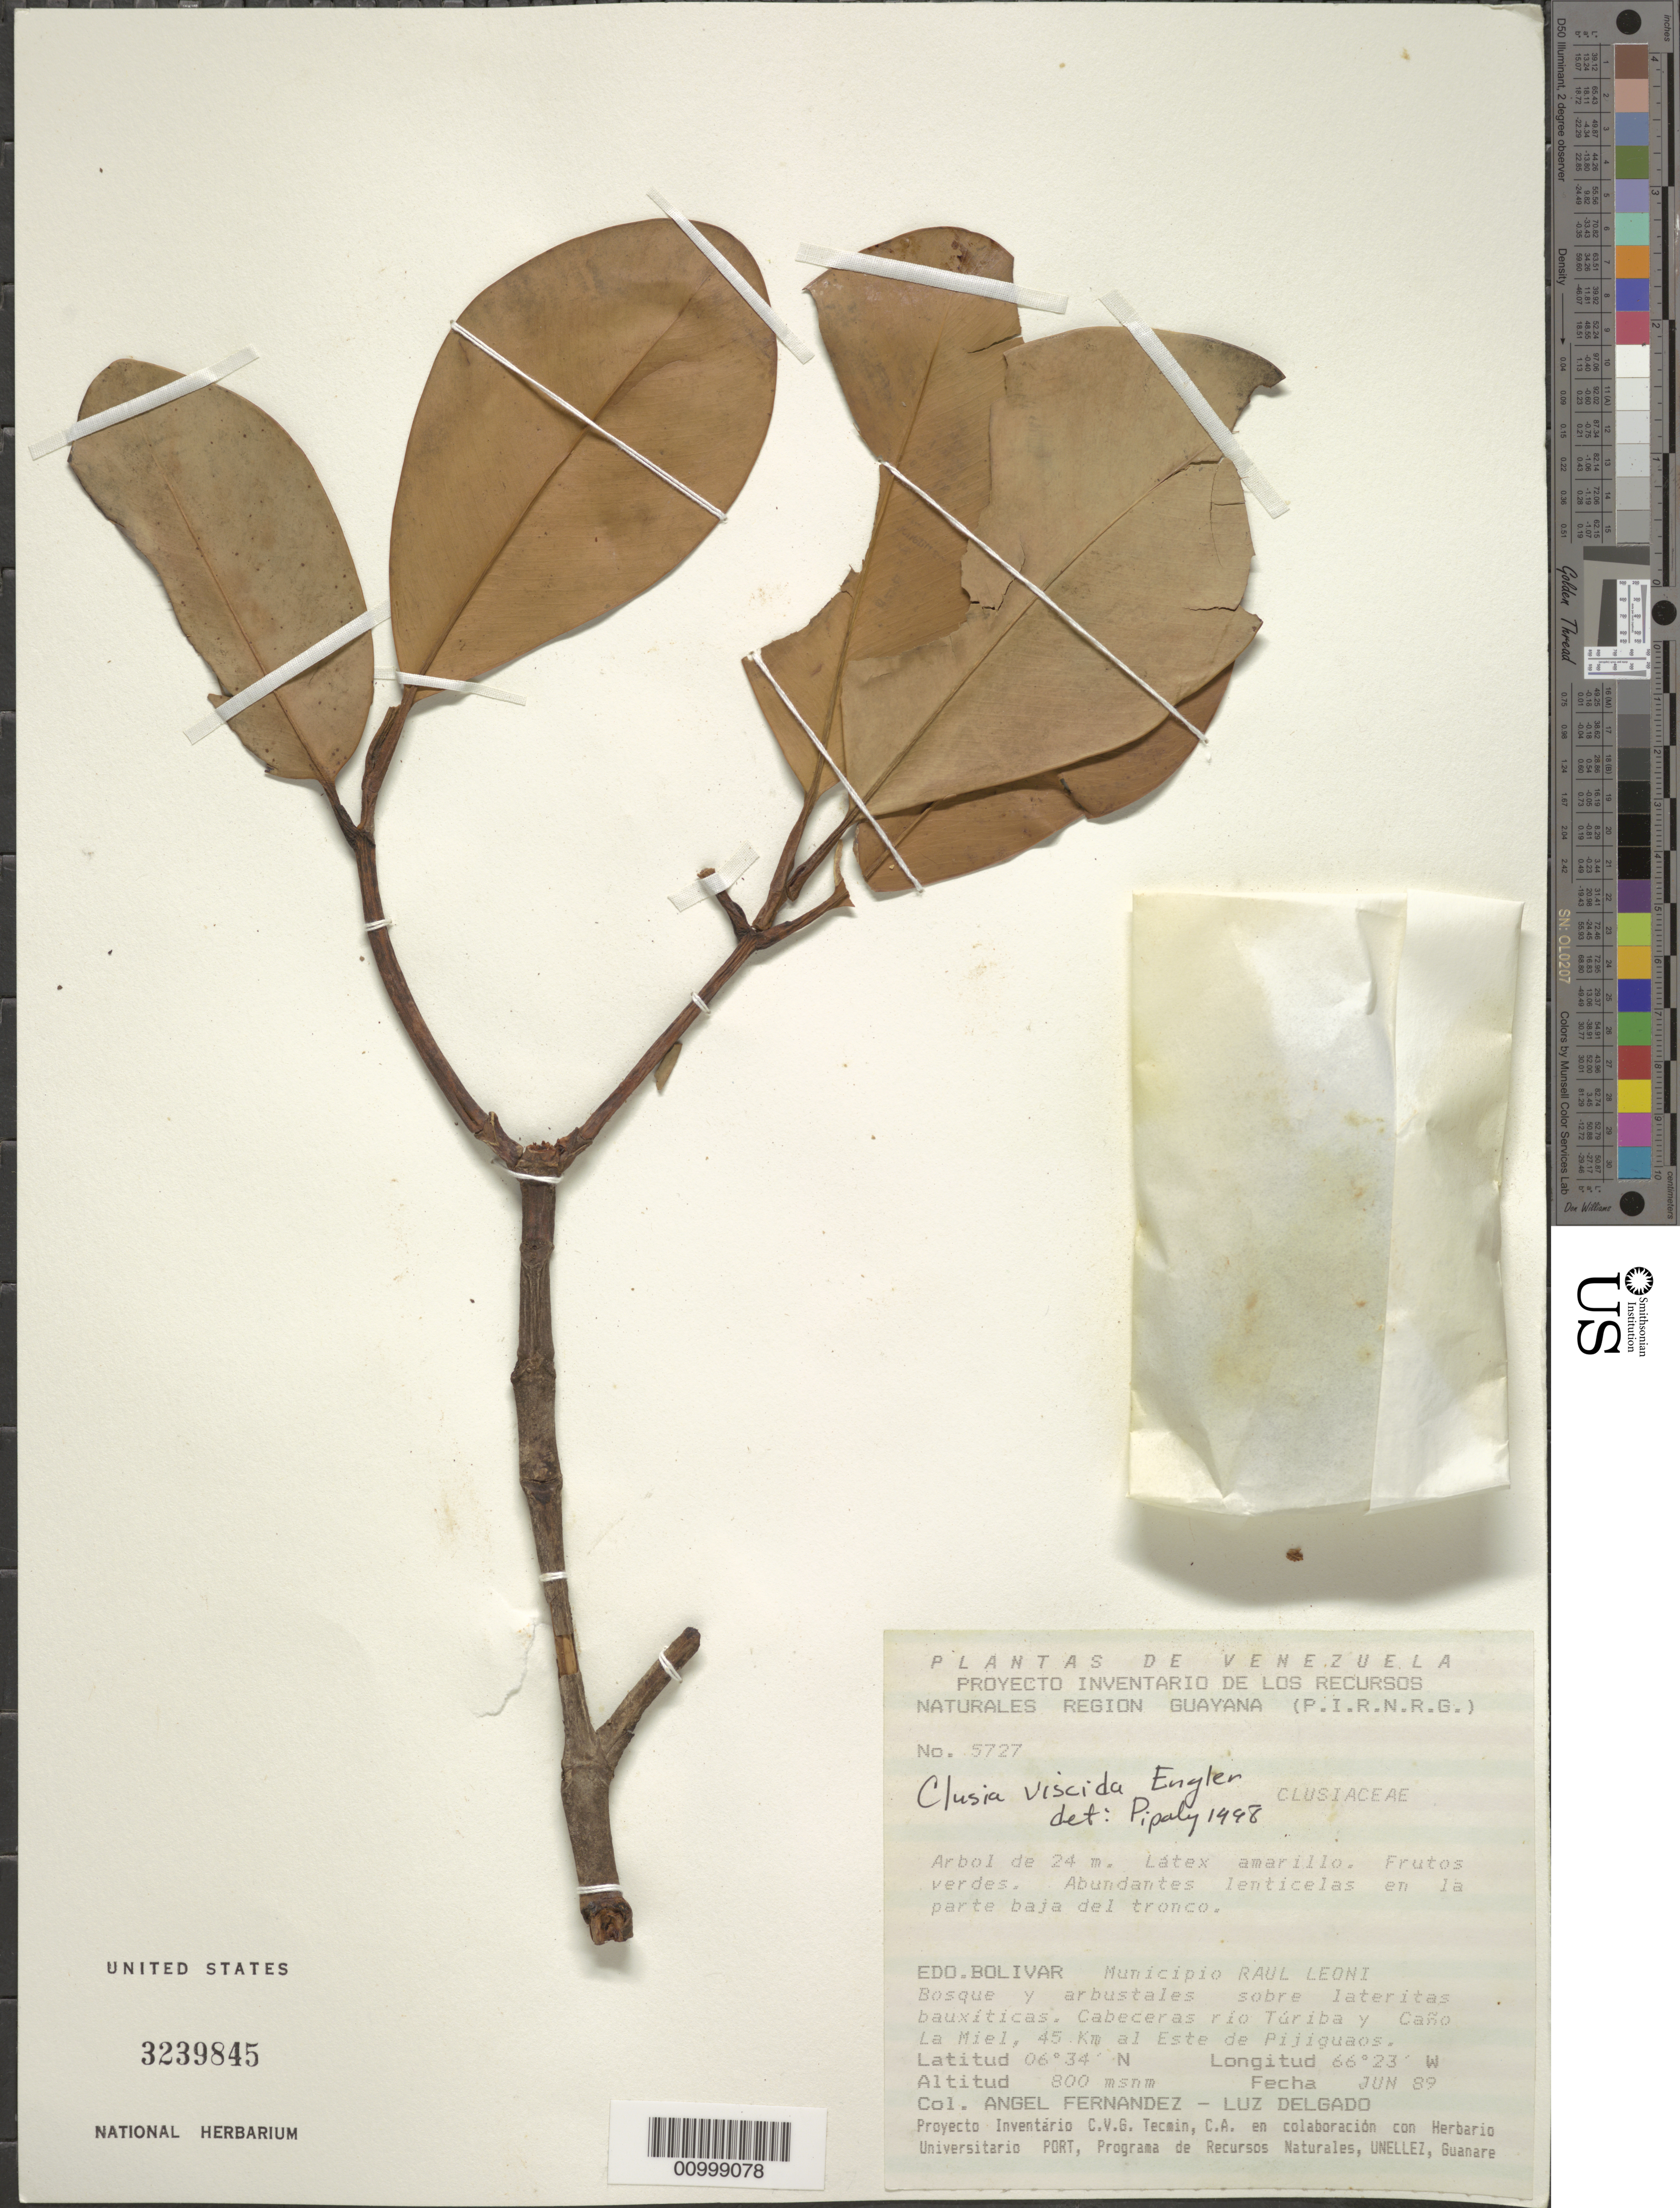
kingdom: Plantae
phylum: Tracheophyta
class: Magnoliopsida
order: Malpighiales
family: Clusiaceae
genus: Clusia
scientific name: Clusia viscida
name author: Engl.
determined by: Pipoly, J. J., III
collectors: A. Fernández & L. Delgado V.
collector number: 5727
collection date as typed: Jun-89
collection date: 1989-06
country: Venezuela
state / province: Bolívar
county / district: Angostura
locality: Raúl Leoni [=Angostura]. Cabeceras rio Turbia y Cano La Miel, 45 km al Este de Pijiguanos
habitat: Bosque y arbustales sobre lateritas bauxiticas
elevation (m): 800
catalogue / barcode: US 3239845